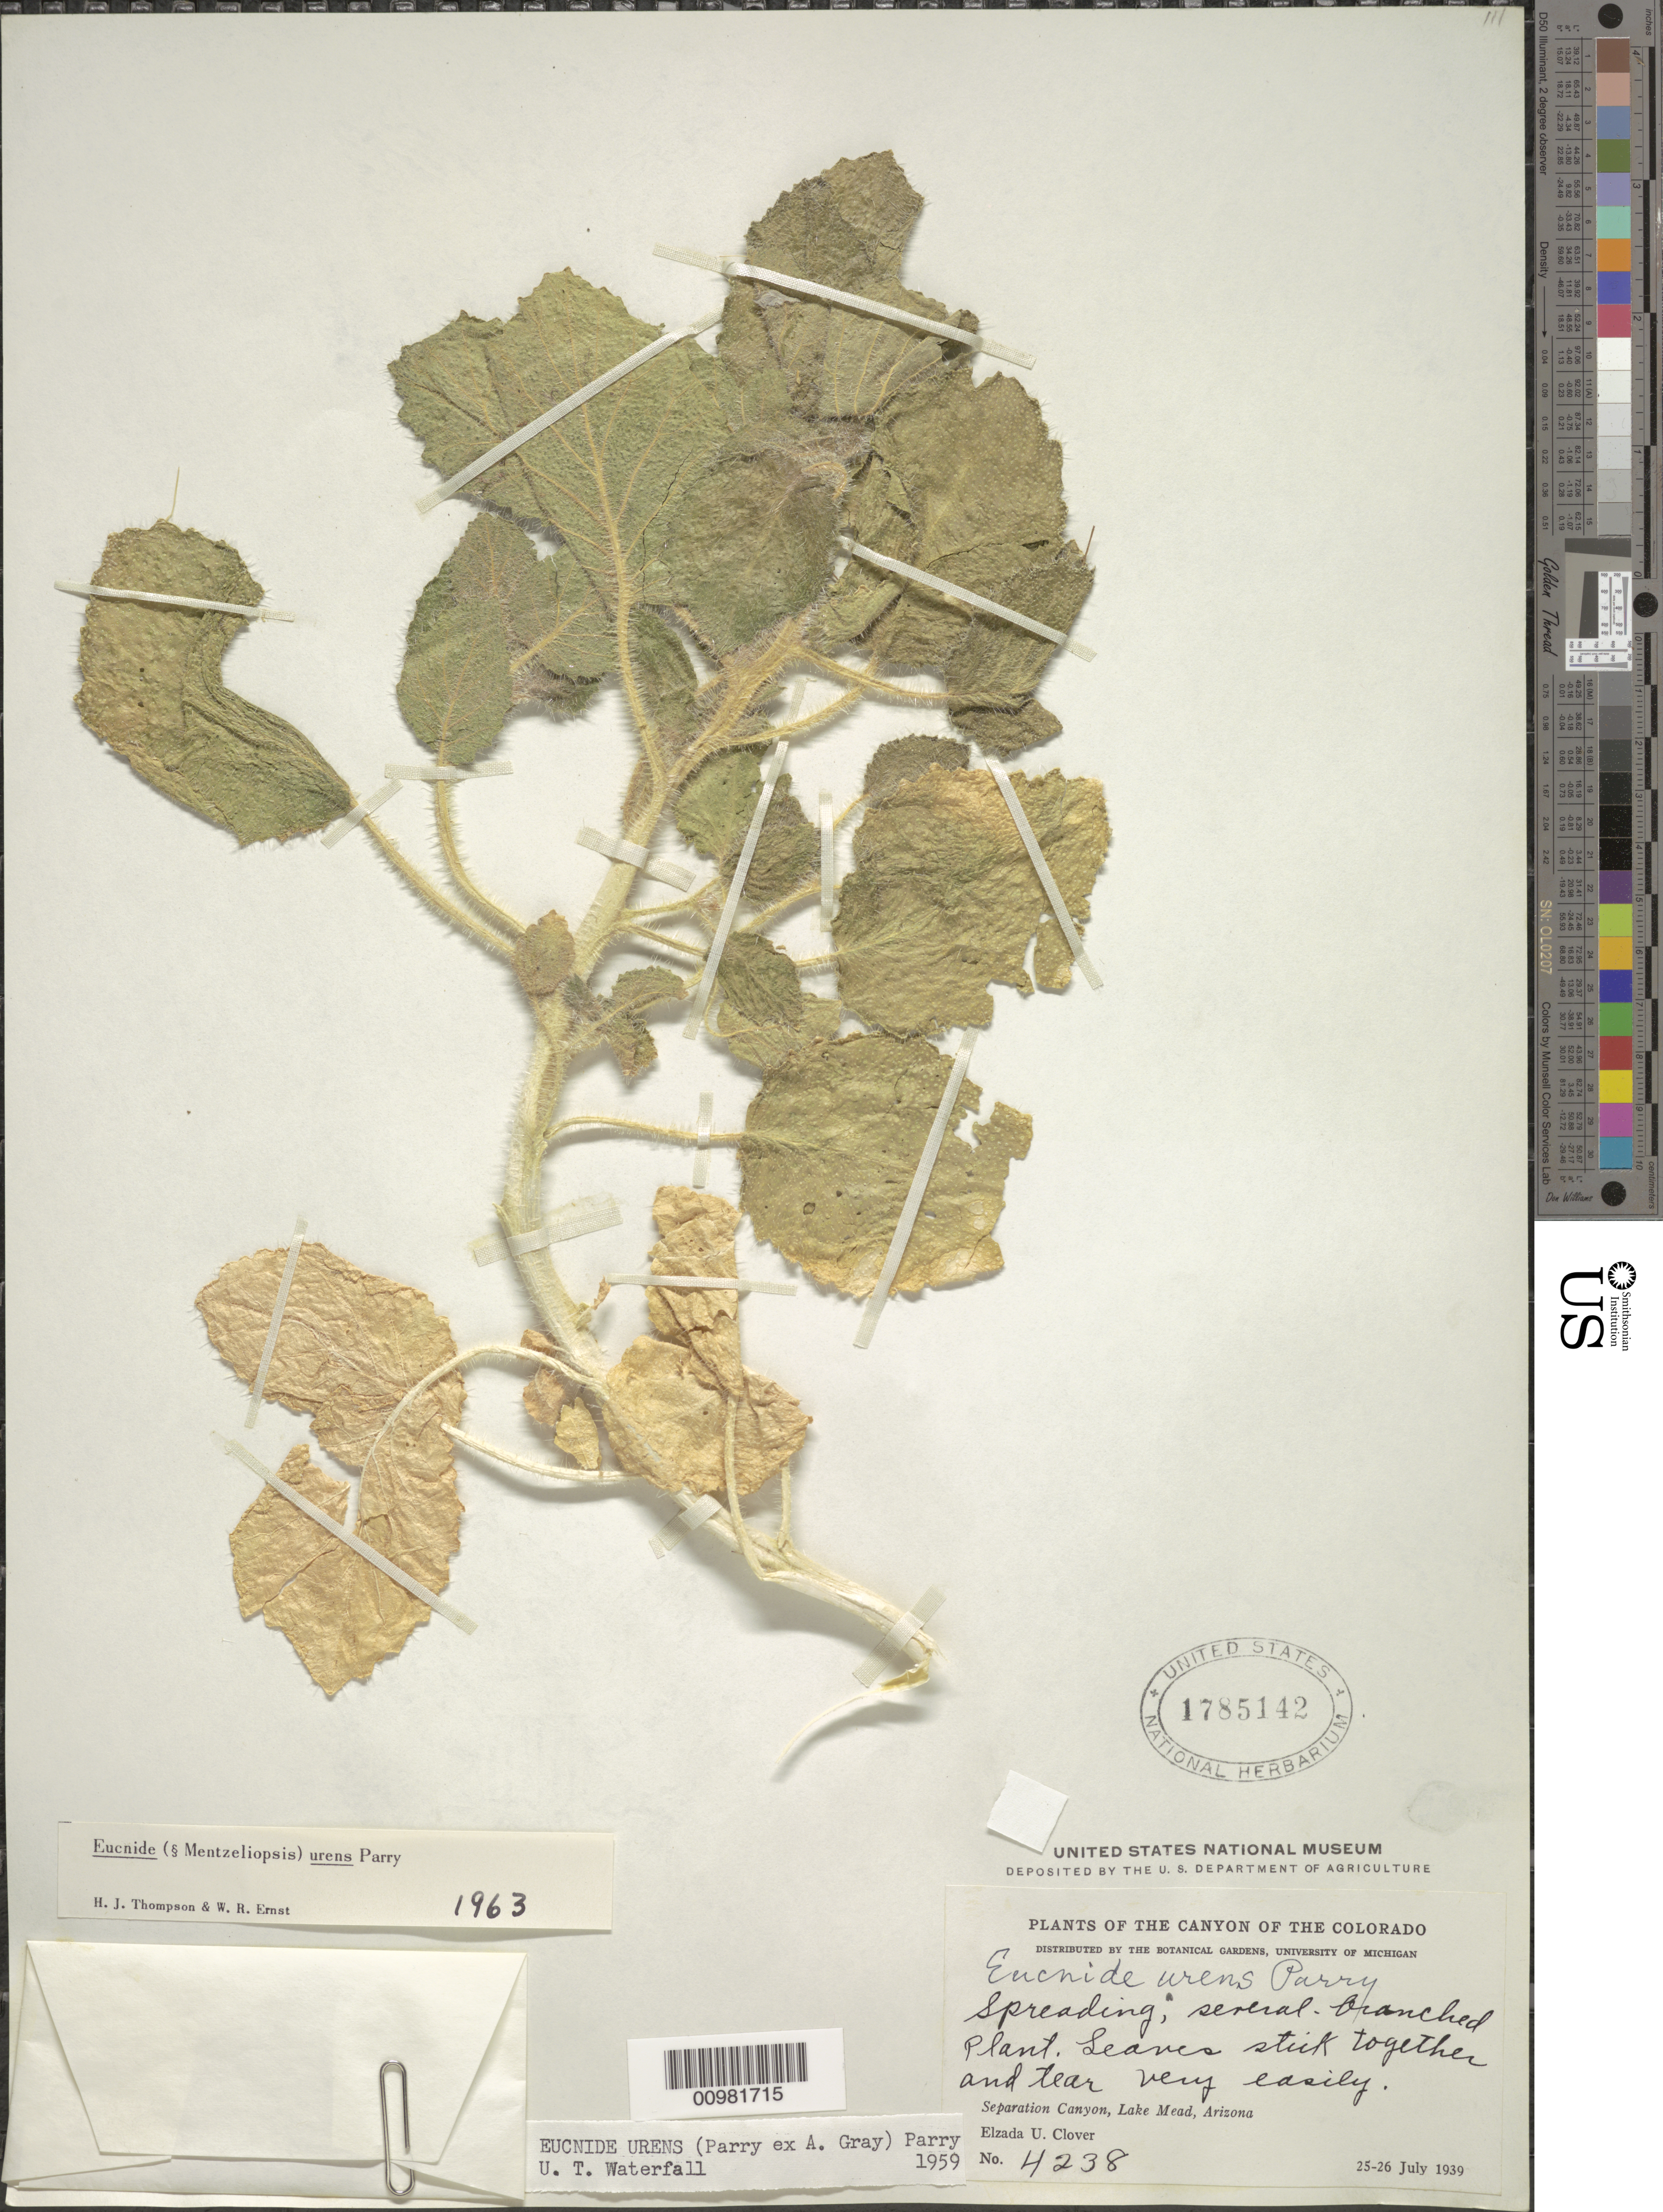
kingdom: Plantae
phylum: Tracheophyta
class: Magnoliopsida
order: Cornales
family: Loasaceae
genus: Eucnide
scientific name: Eucnide urens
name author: (Parry ex A. Gray) Parry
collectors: E. U. Clover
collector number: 4238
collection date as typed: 25 Jul 1939 to 26 Jul 1939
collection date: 1939-07-25/1939-07-26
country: United States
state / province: Arizona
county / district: Mohave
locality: Separation Canyon, Lake Mead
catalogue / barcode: US 1785142